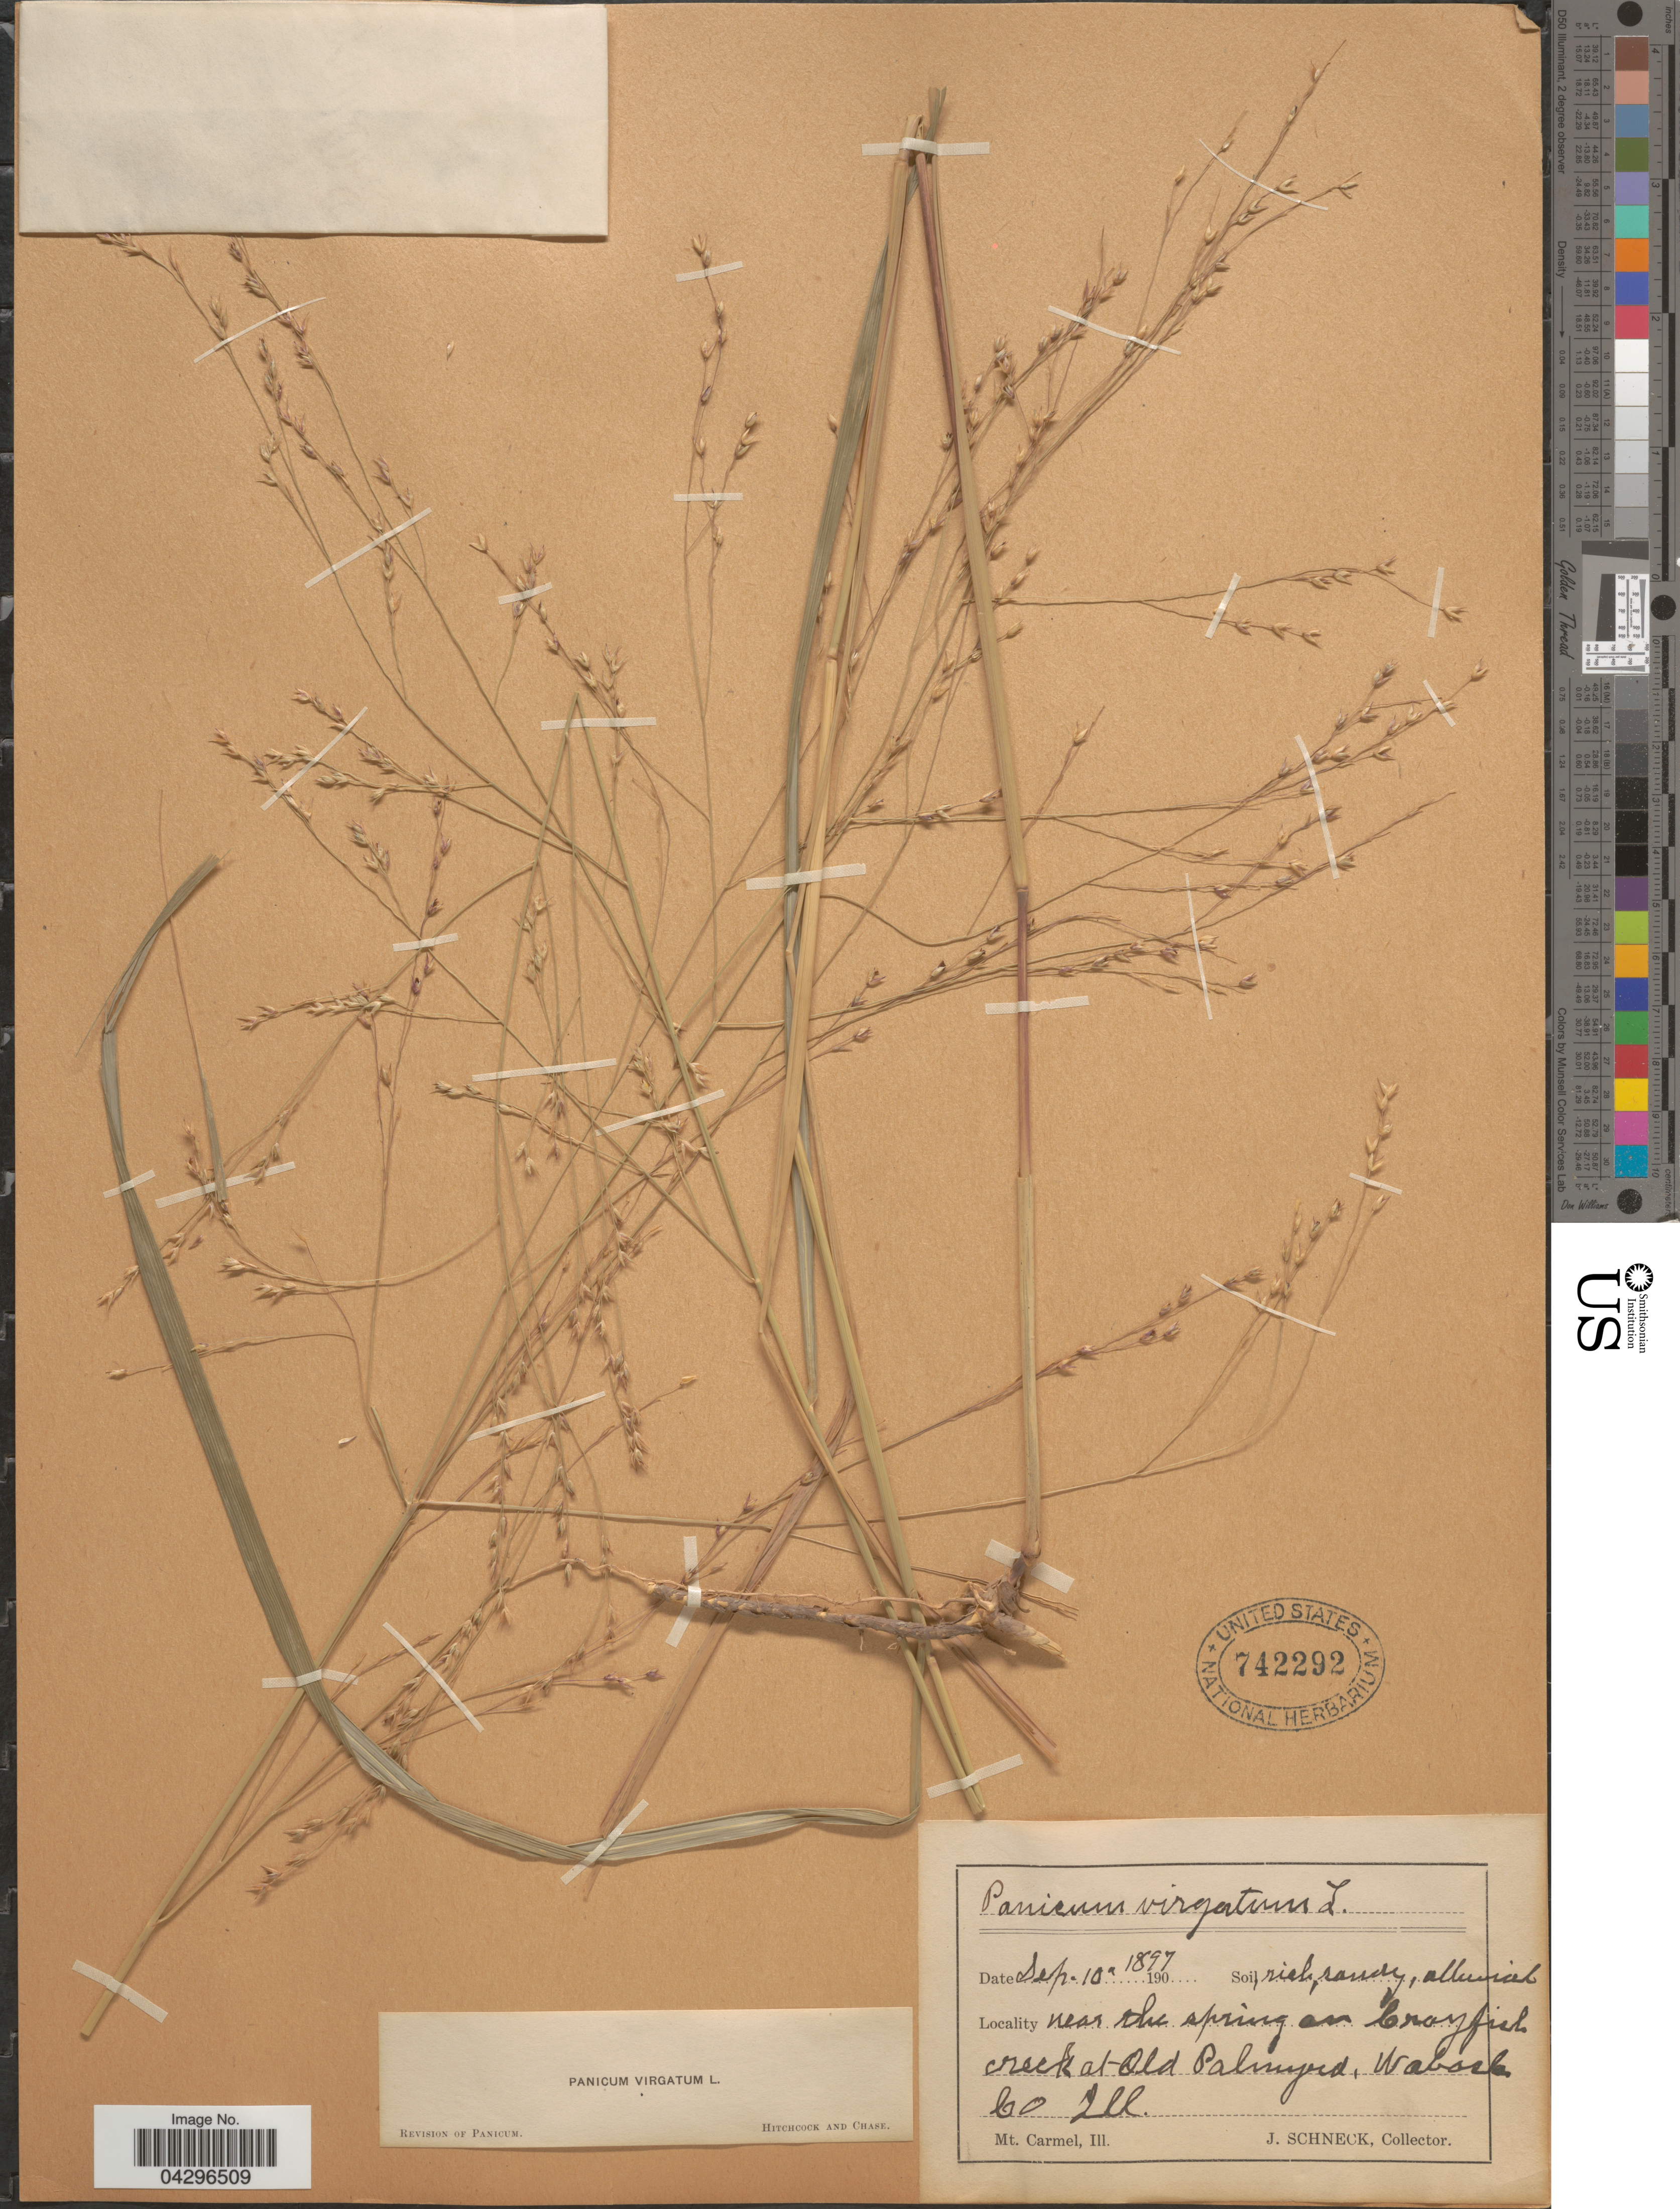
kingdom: Plantae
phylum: Tracheophyta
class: Liliopsida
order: Poales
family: Poaceae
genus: Panicum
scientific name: Panicum virgatum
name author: L.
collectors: J. Schneck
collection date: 1897-09-10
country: United States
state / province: Illinois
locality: Soil rich, sandy, alluvial. Near the spring on Crayfish creek at Old Palmyra, Wabash Co. Mt. Carmel.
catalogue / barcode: US 742292